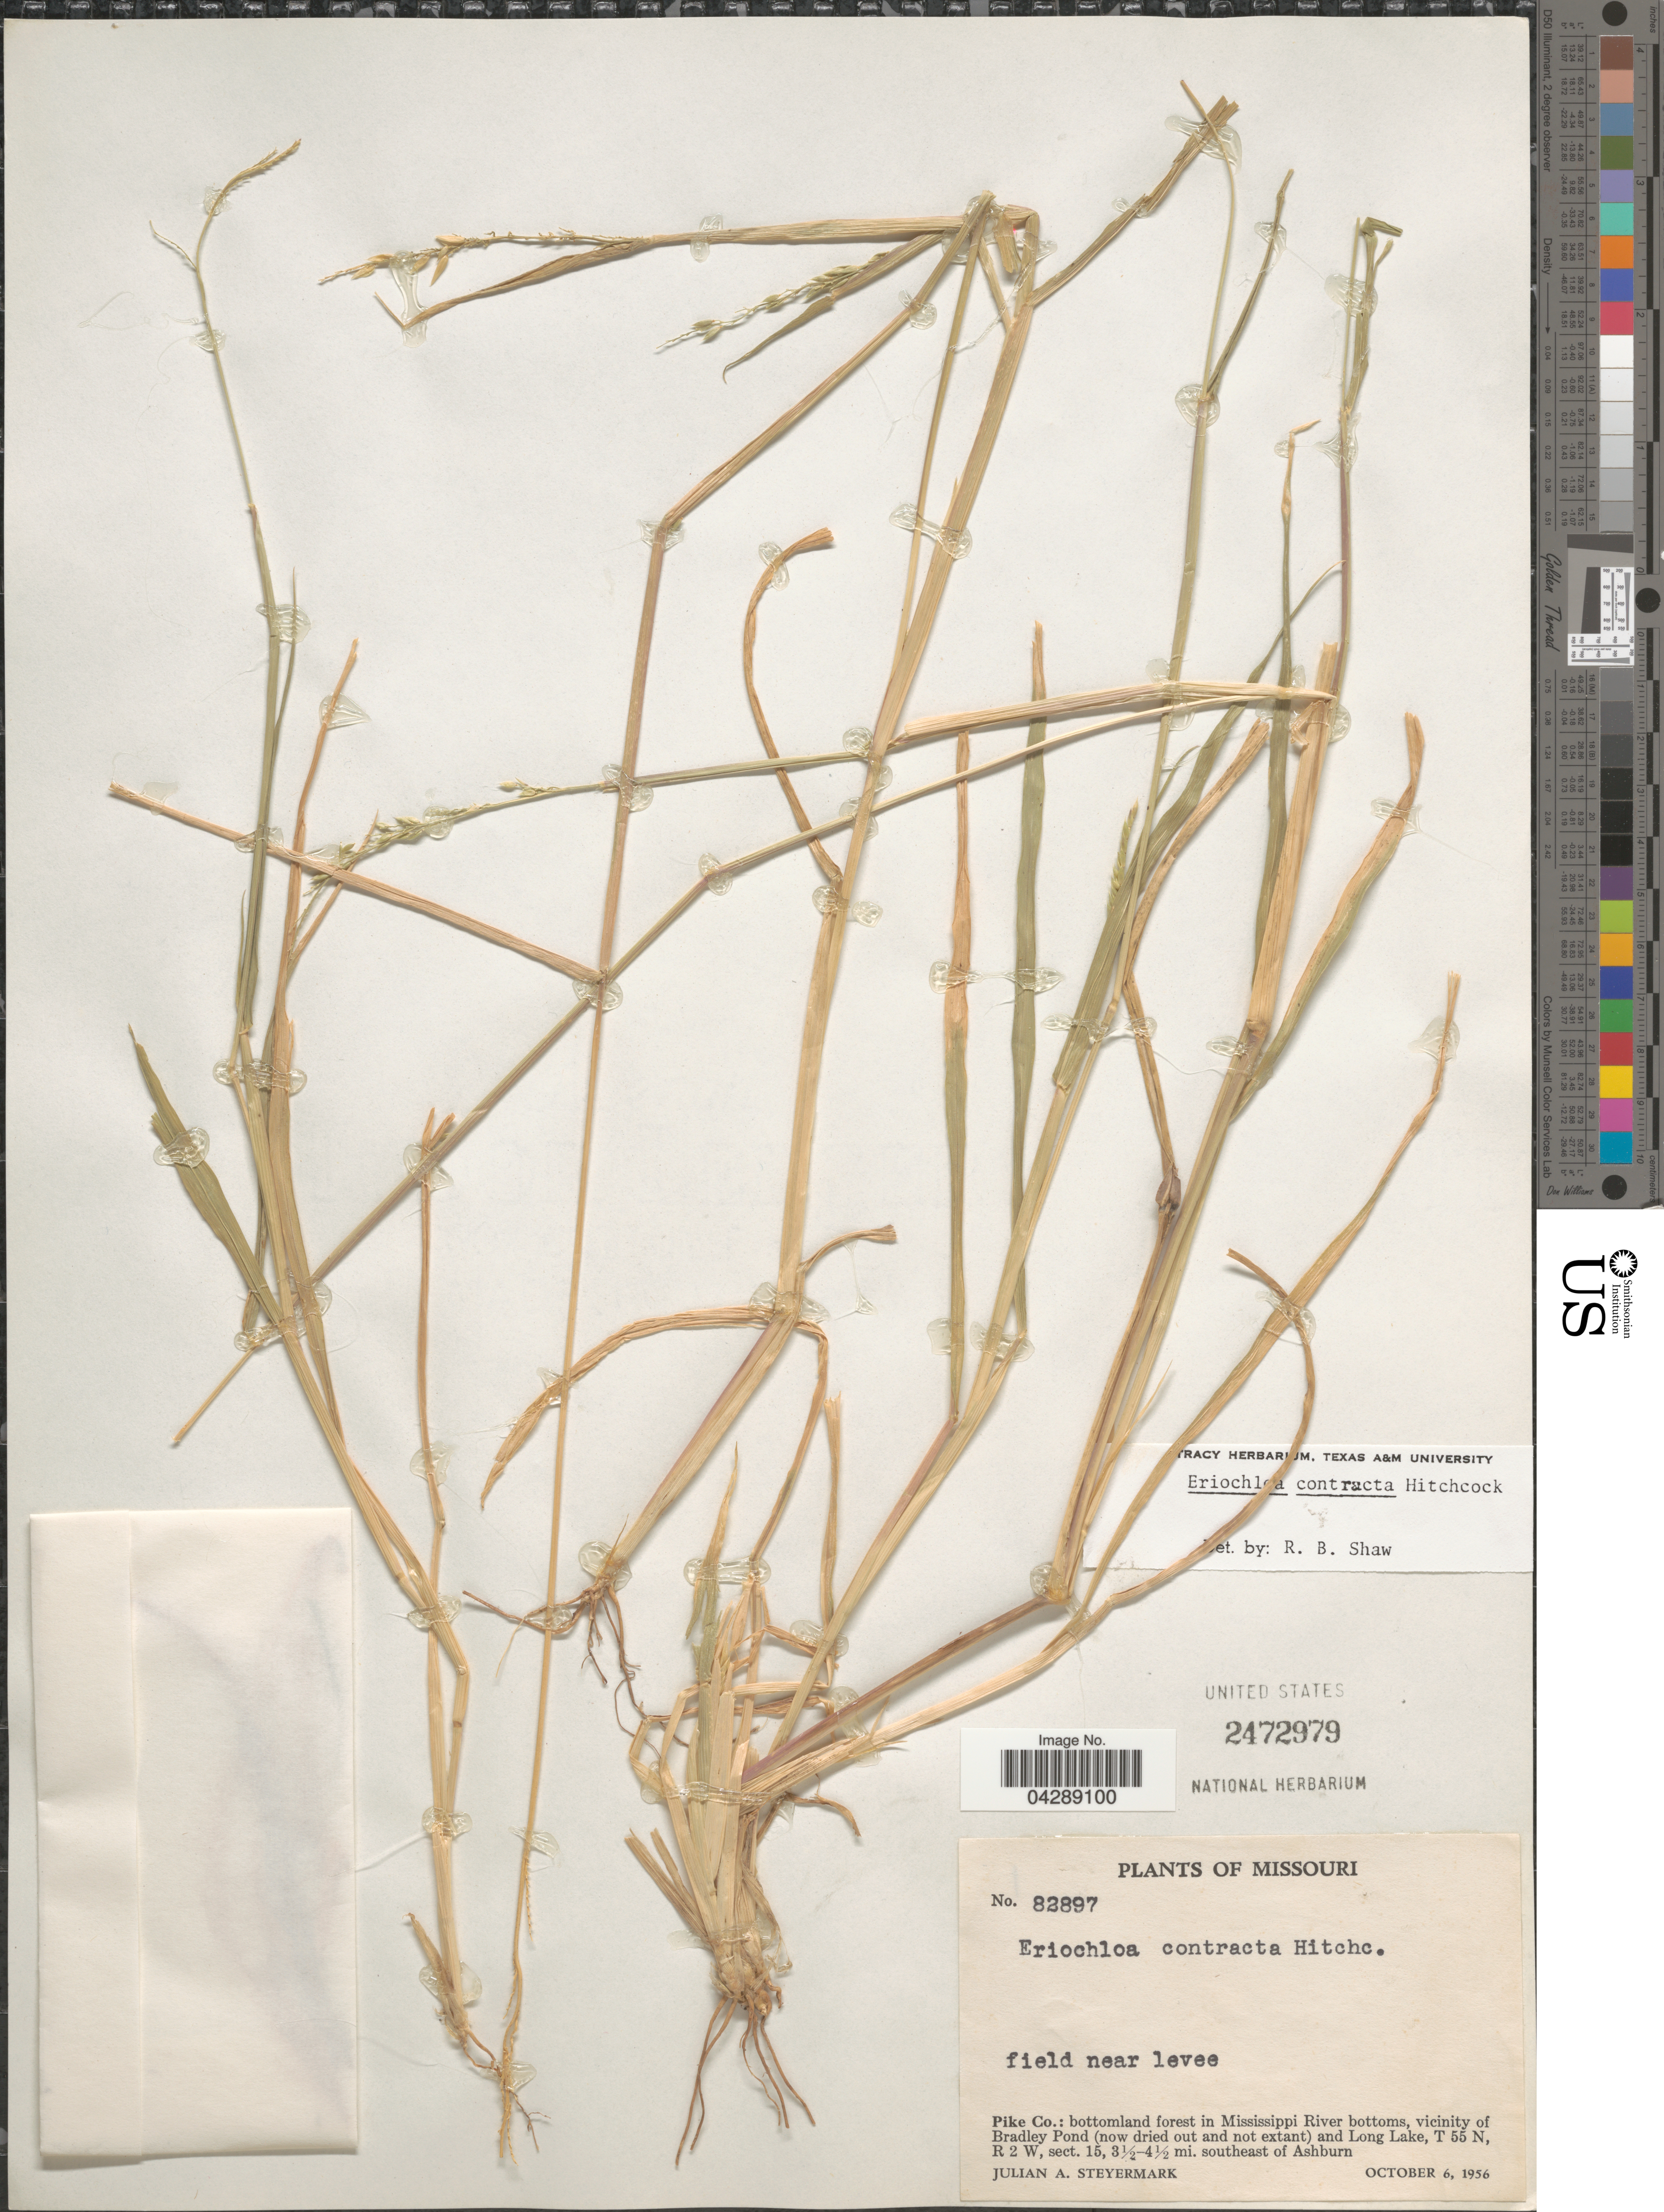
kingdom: Plantae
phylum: Tracheophyta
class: Liliopsida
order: Poales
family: Poaceae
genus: Eriochloa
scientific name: Eriochloa contracta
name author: Hitchc.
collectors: J. Steyermark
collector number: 82897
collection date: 1956-10-06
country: United States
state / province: Missouri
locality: Pike Co.: bottomland forest in Mississippi River bottoms, vicinity of Bradley Pond (now dried out and not extant) and Long Lake, T55 N, R 2 W, sect. 15, 3½-4½ mi. southeast of Ashburn.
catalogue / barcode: US 2472979